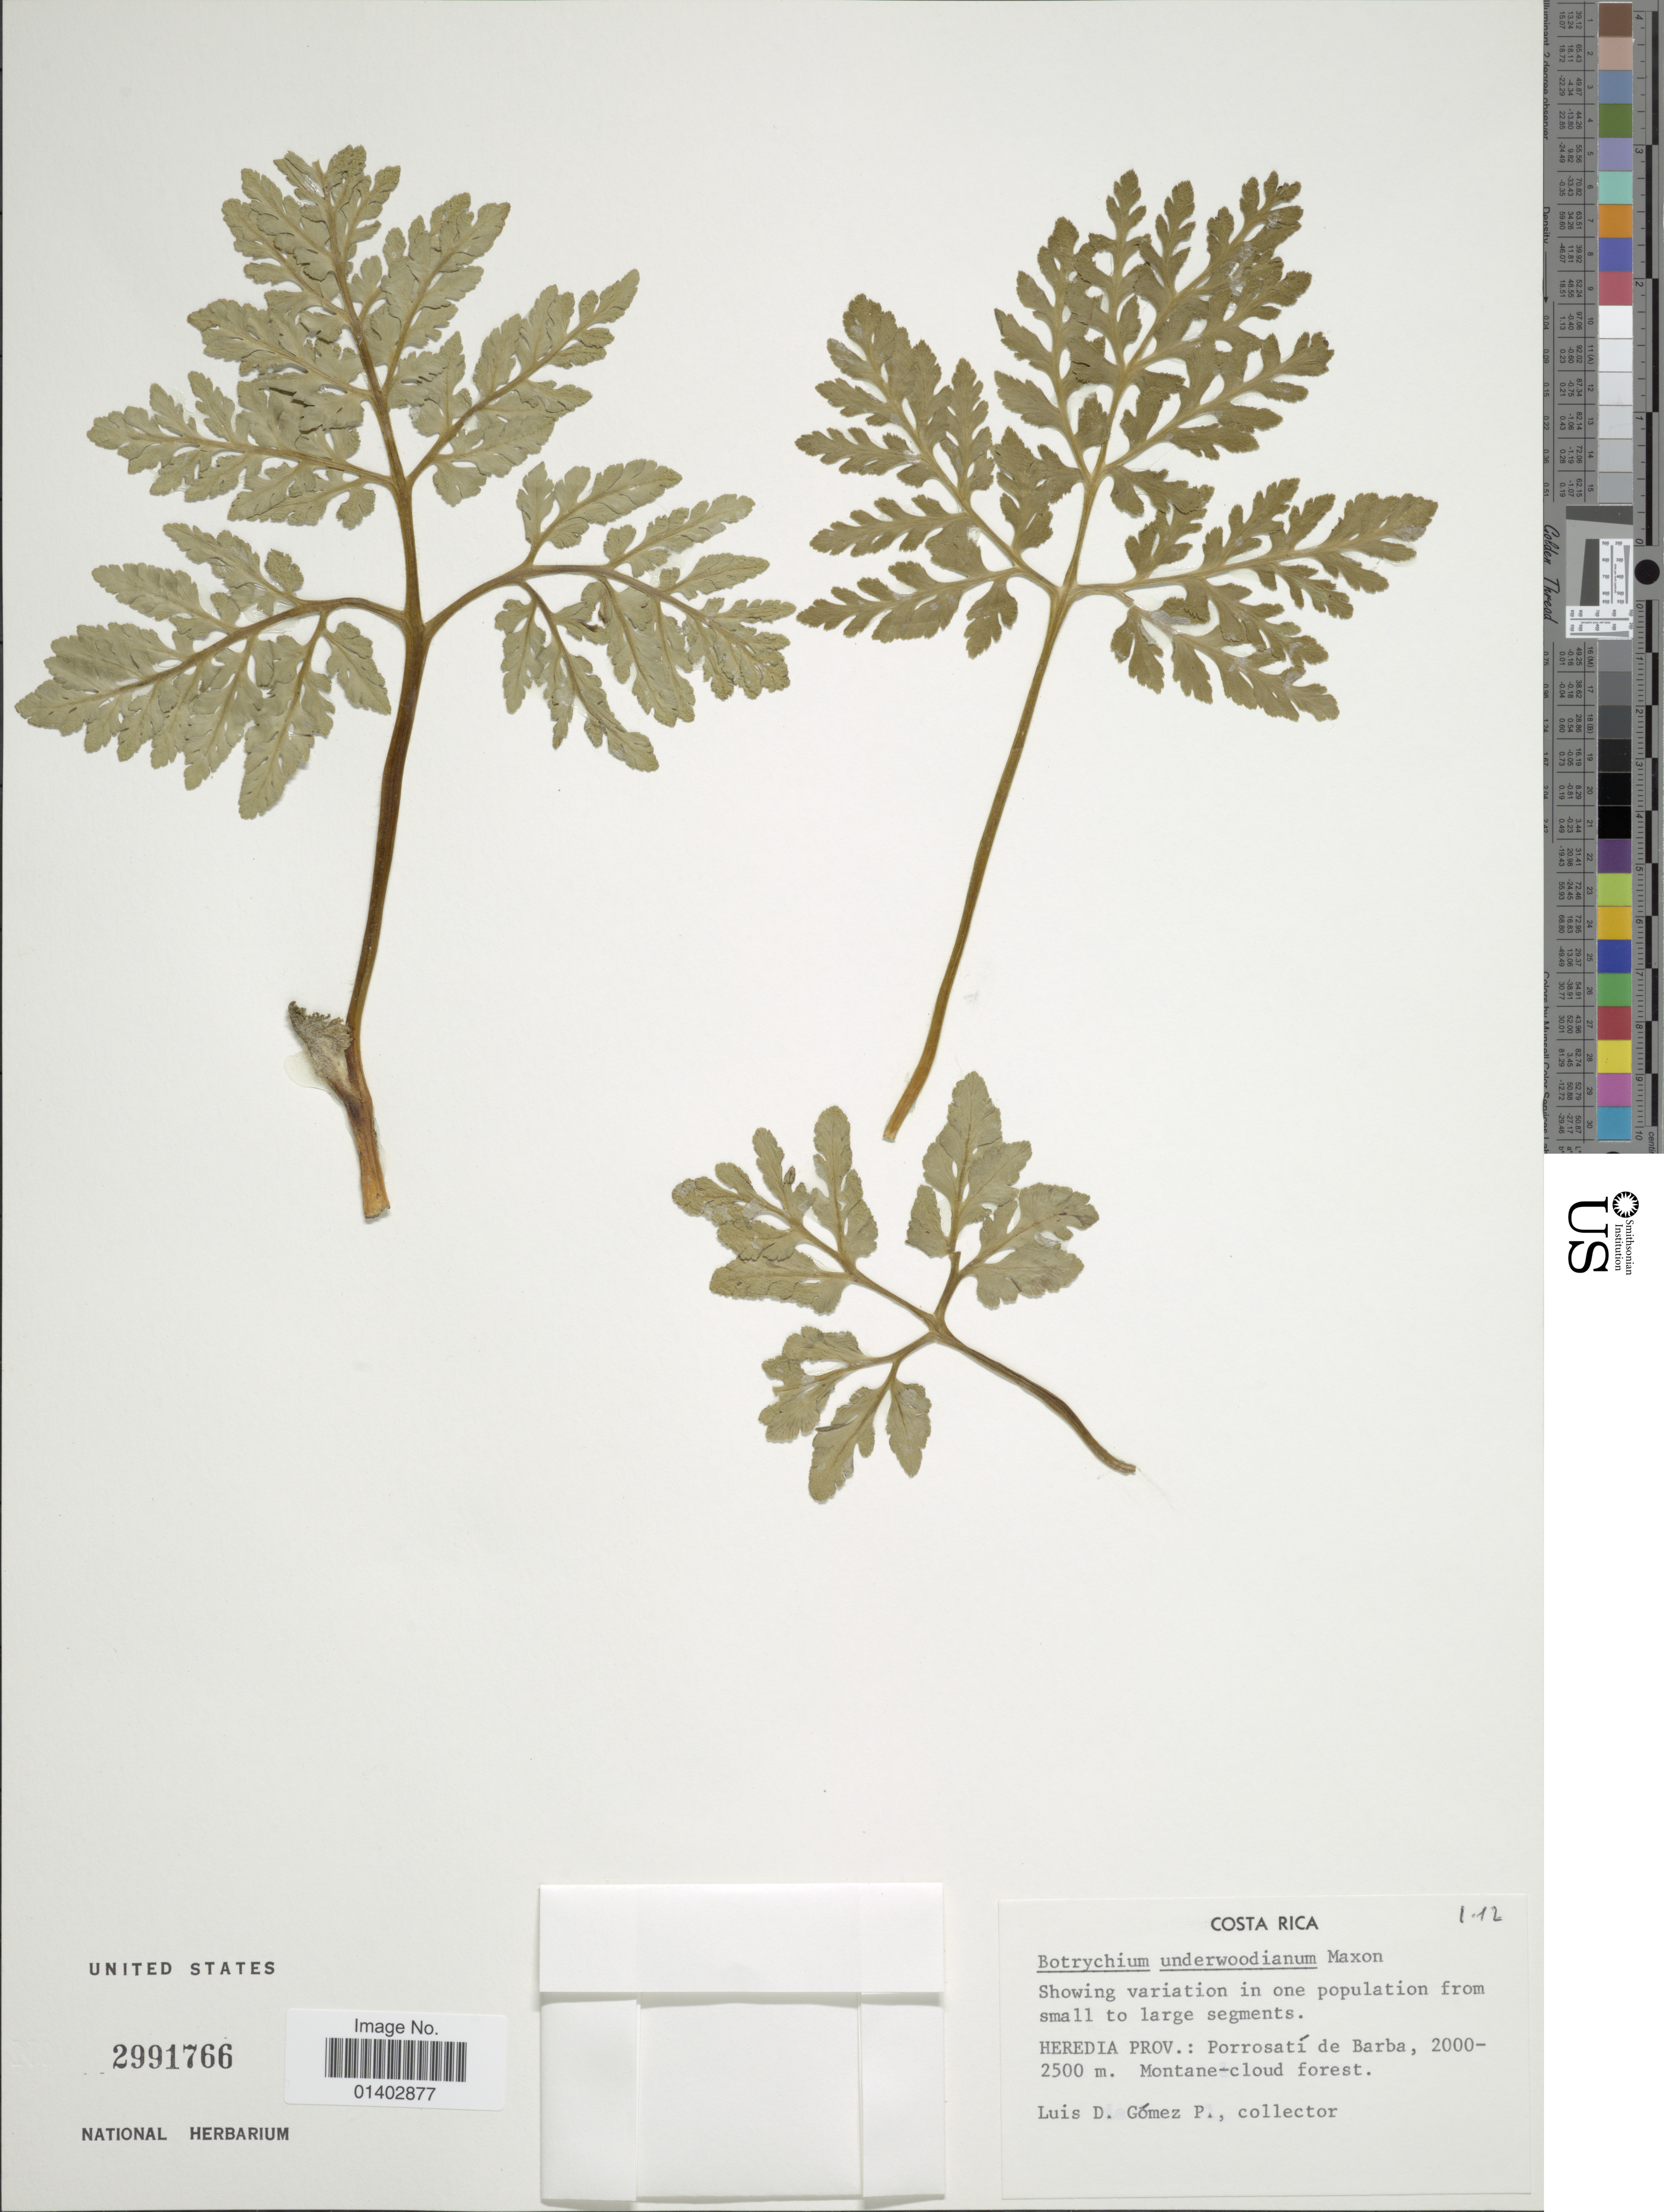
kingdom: Plantae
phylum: Tracheophyta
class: Polypodiopsida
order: Ophioglossales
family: Ophioglossaceae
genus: Botrychium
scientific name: Botrychium underwoodianum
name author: Maxon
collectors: L. D. Gómez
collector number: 142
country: Costa Rica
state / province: Heredia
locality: Porrosatí de Barba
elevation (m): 2000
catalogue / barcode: US 2991766